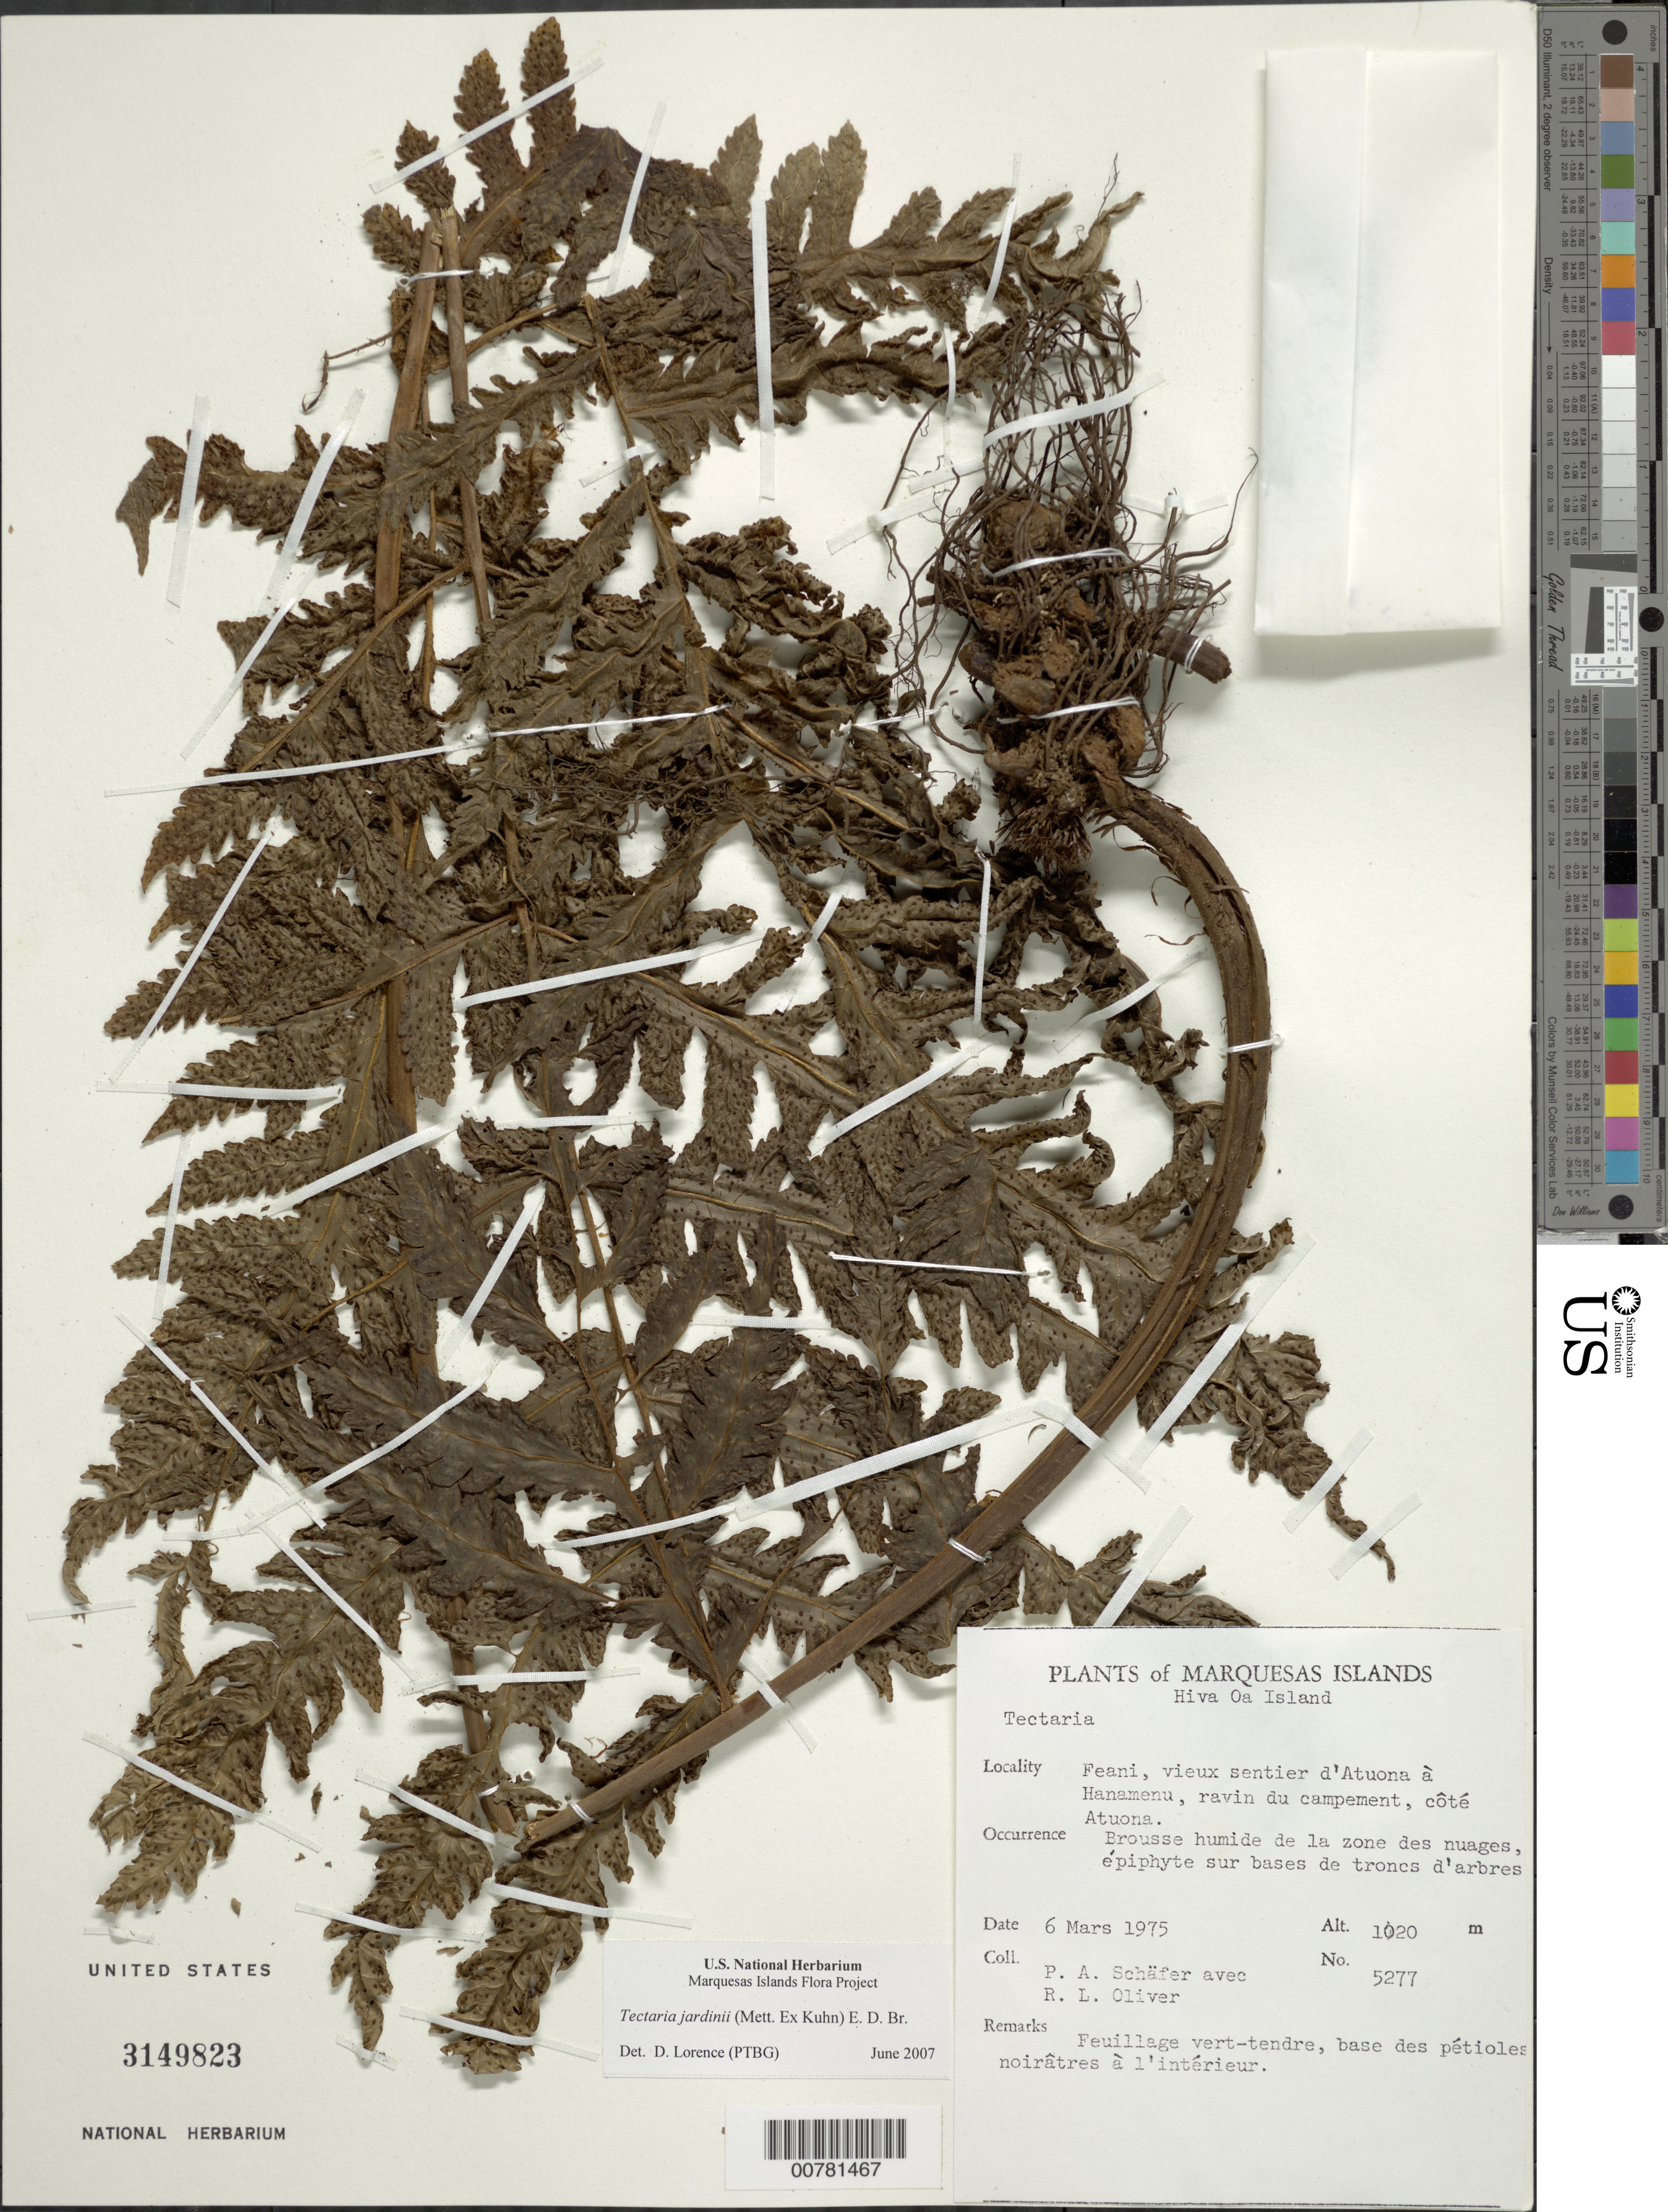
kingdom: Plantae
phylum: Tracheophyta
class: Polypodiopsida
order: Polypodiales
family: Tectariaceae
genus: Tectaria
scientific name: Tectaria jardinii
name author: (Mett. ex Kuhn) E.D. Br.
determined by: Lorence, David H., (PTBG), National Tropical Botanical Garden (UNITED STATES)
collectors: P. A. Schäfer & R. L. Oliver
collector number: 5277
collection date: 1975-03-06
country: French Polynesia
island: Hiva Oa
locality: Feani, vieux sentier d'Atuona à Hanamenu, ravin du campement, côté Atuona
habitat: Brousse humide de la zone des nuages, épiphyte sur bases de troncs d'arbres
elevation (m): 1020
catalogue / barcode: US 3149823